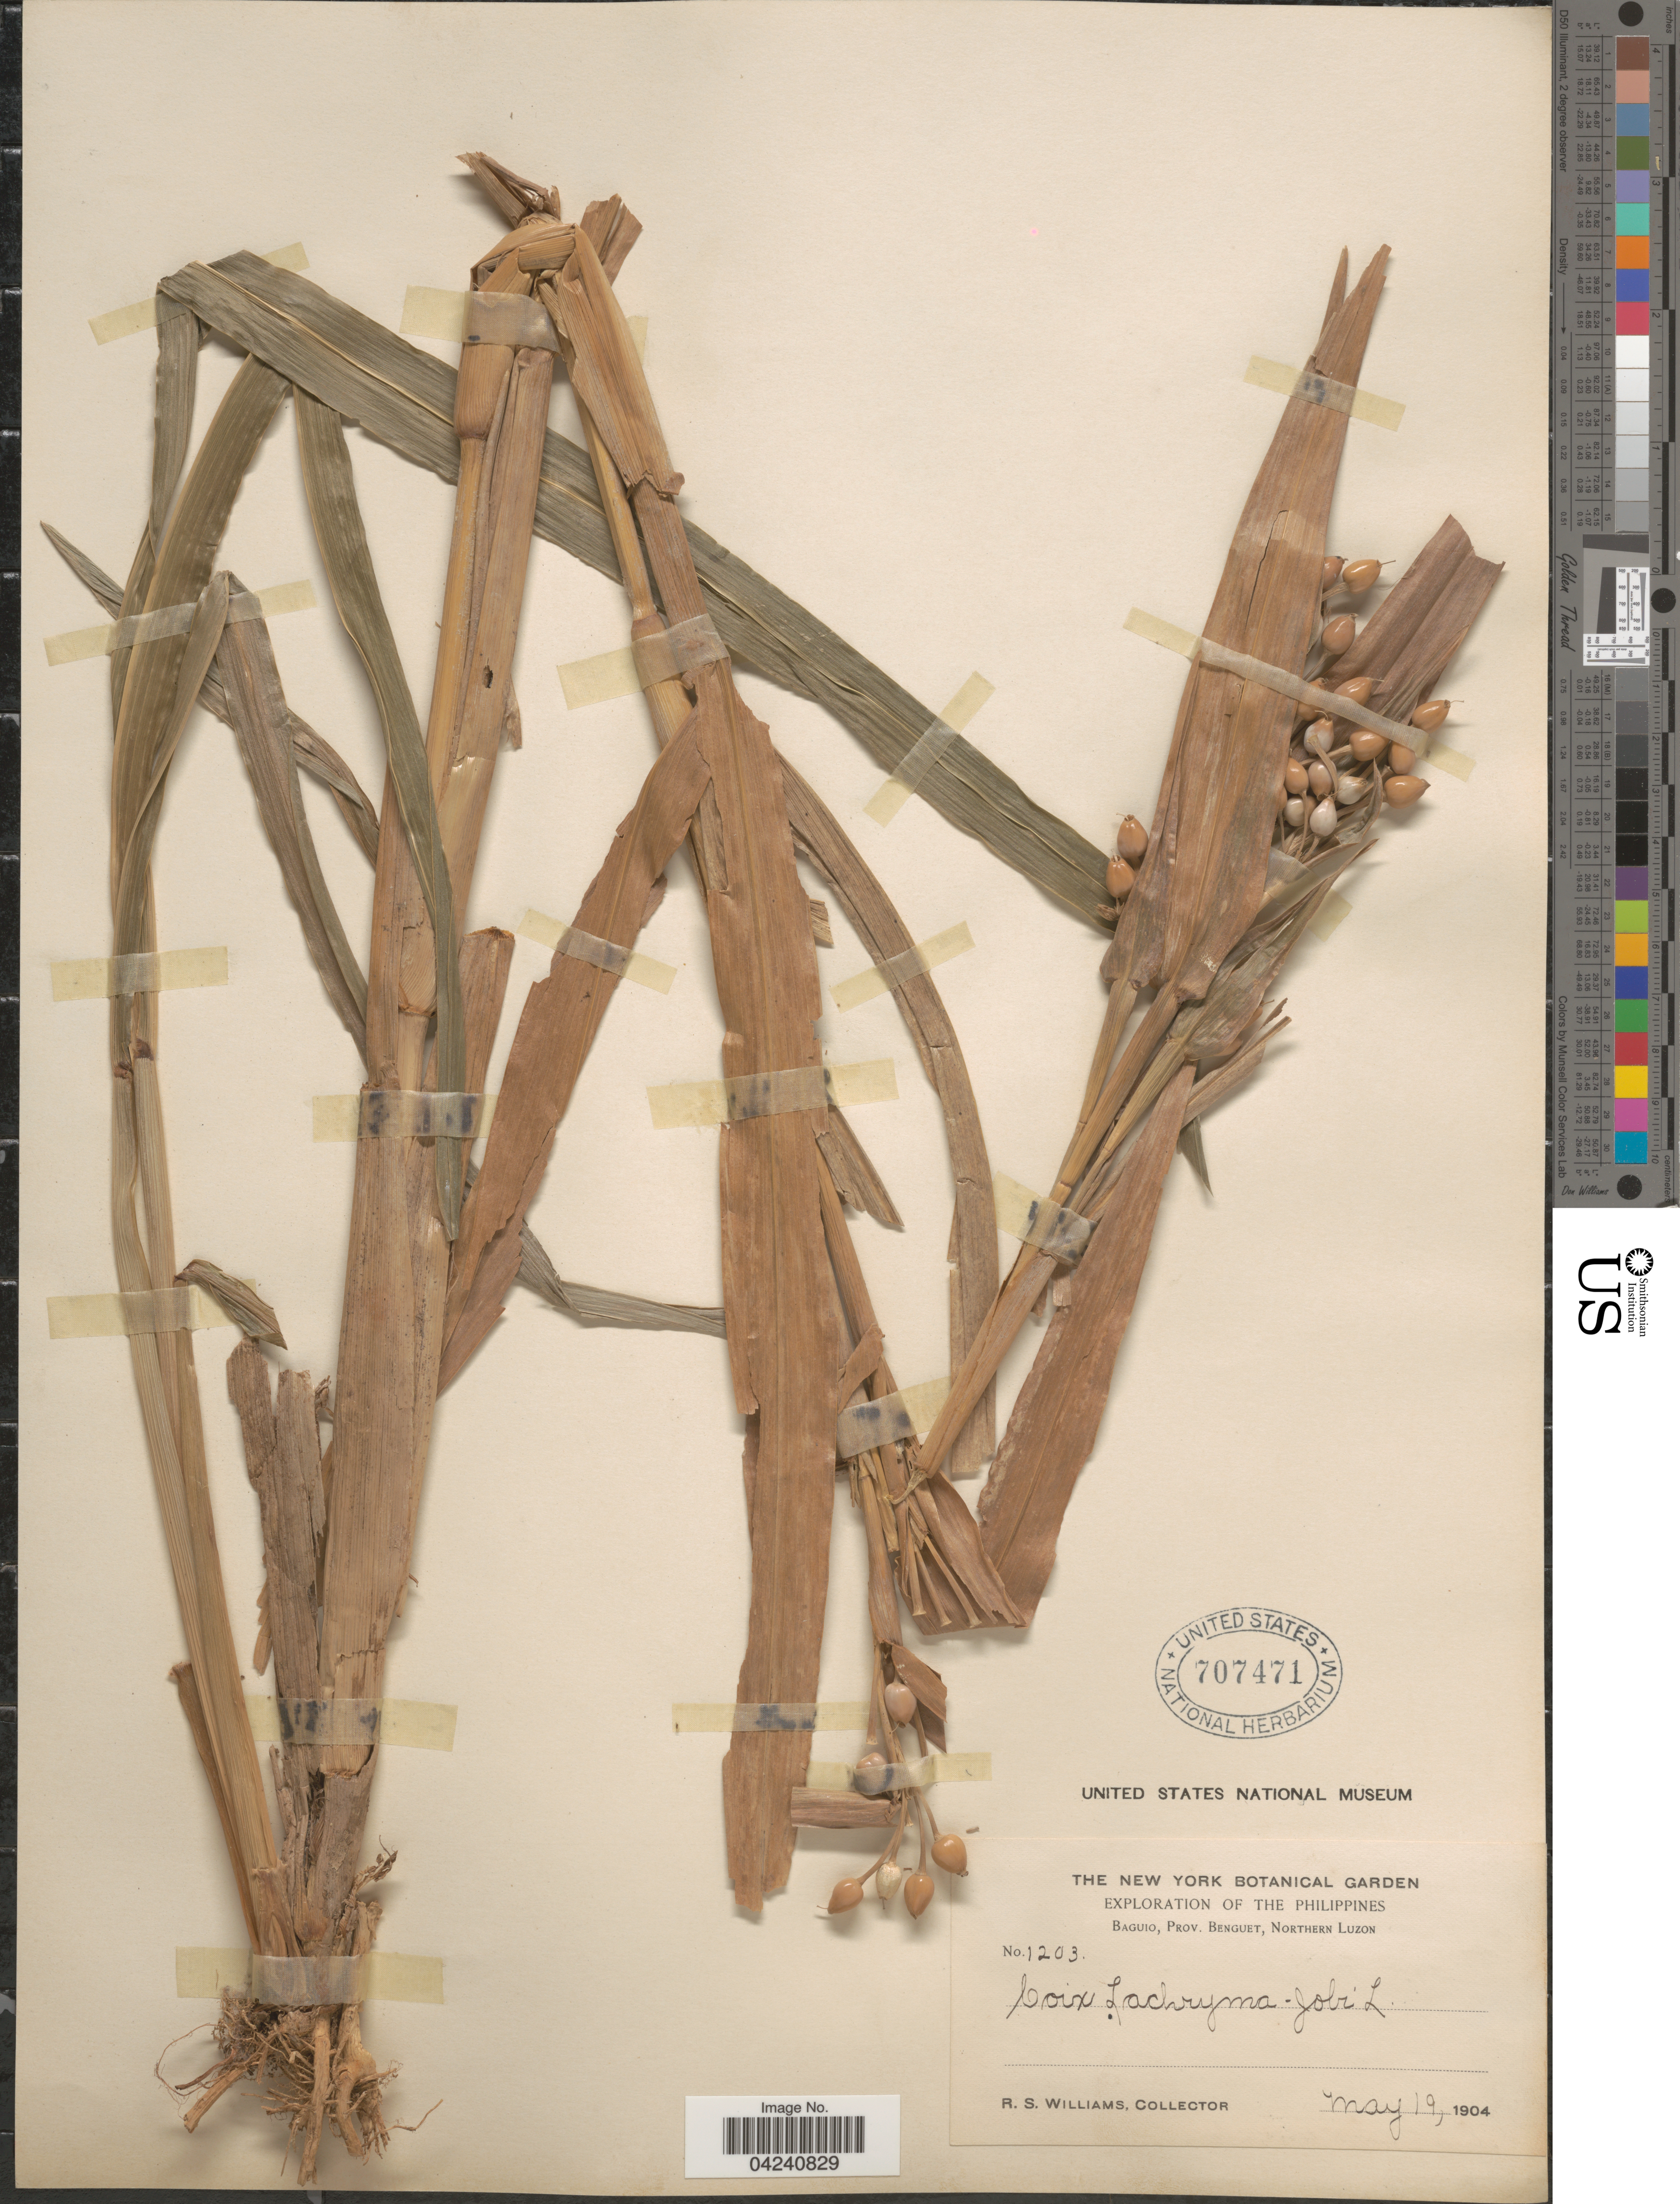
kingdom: Plantae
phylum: Tracheophyta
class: Liliopsida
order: Poales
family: Poaceae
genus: Coix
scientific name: Coix lacryma-jobi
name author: L.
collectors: R. S. Williams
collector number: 1203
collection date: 1904-05-19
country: Philippines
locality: Exploration of the Philippines. Baguio, Prov. Benguet, Northern Luzon.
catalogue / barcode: US 707471